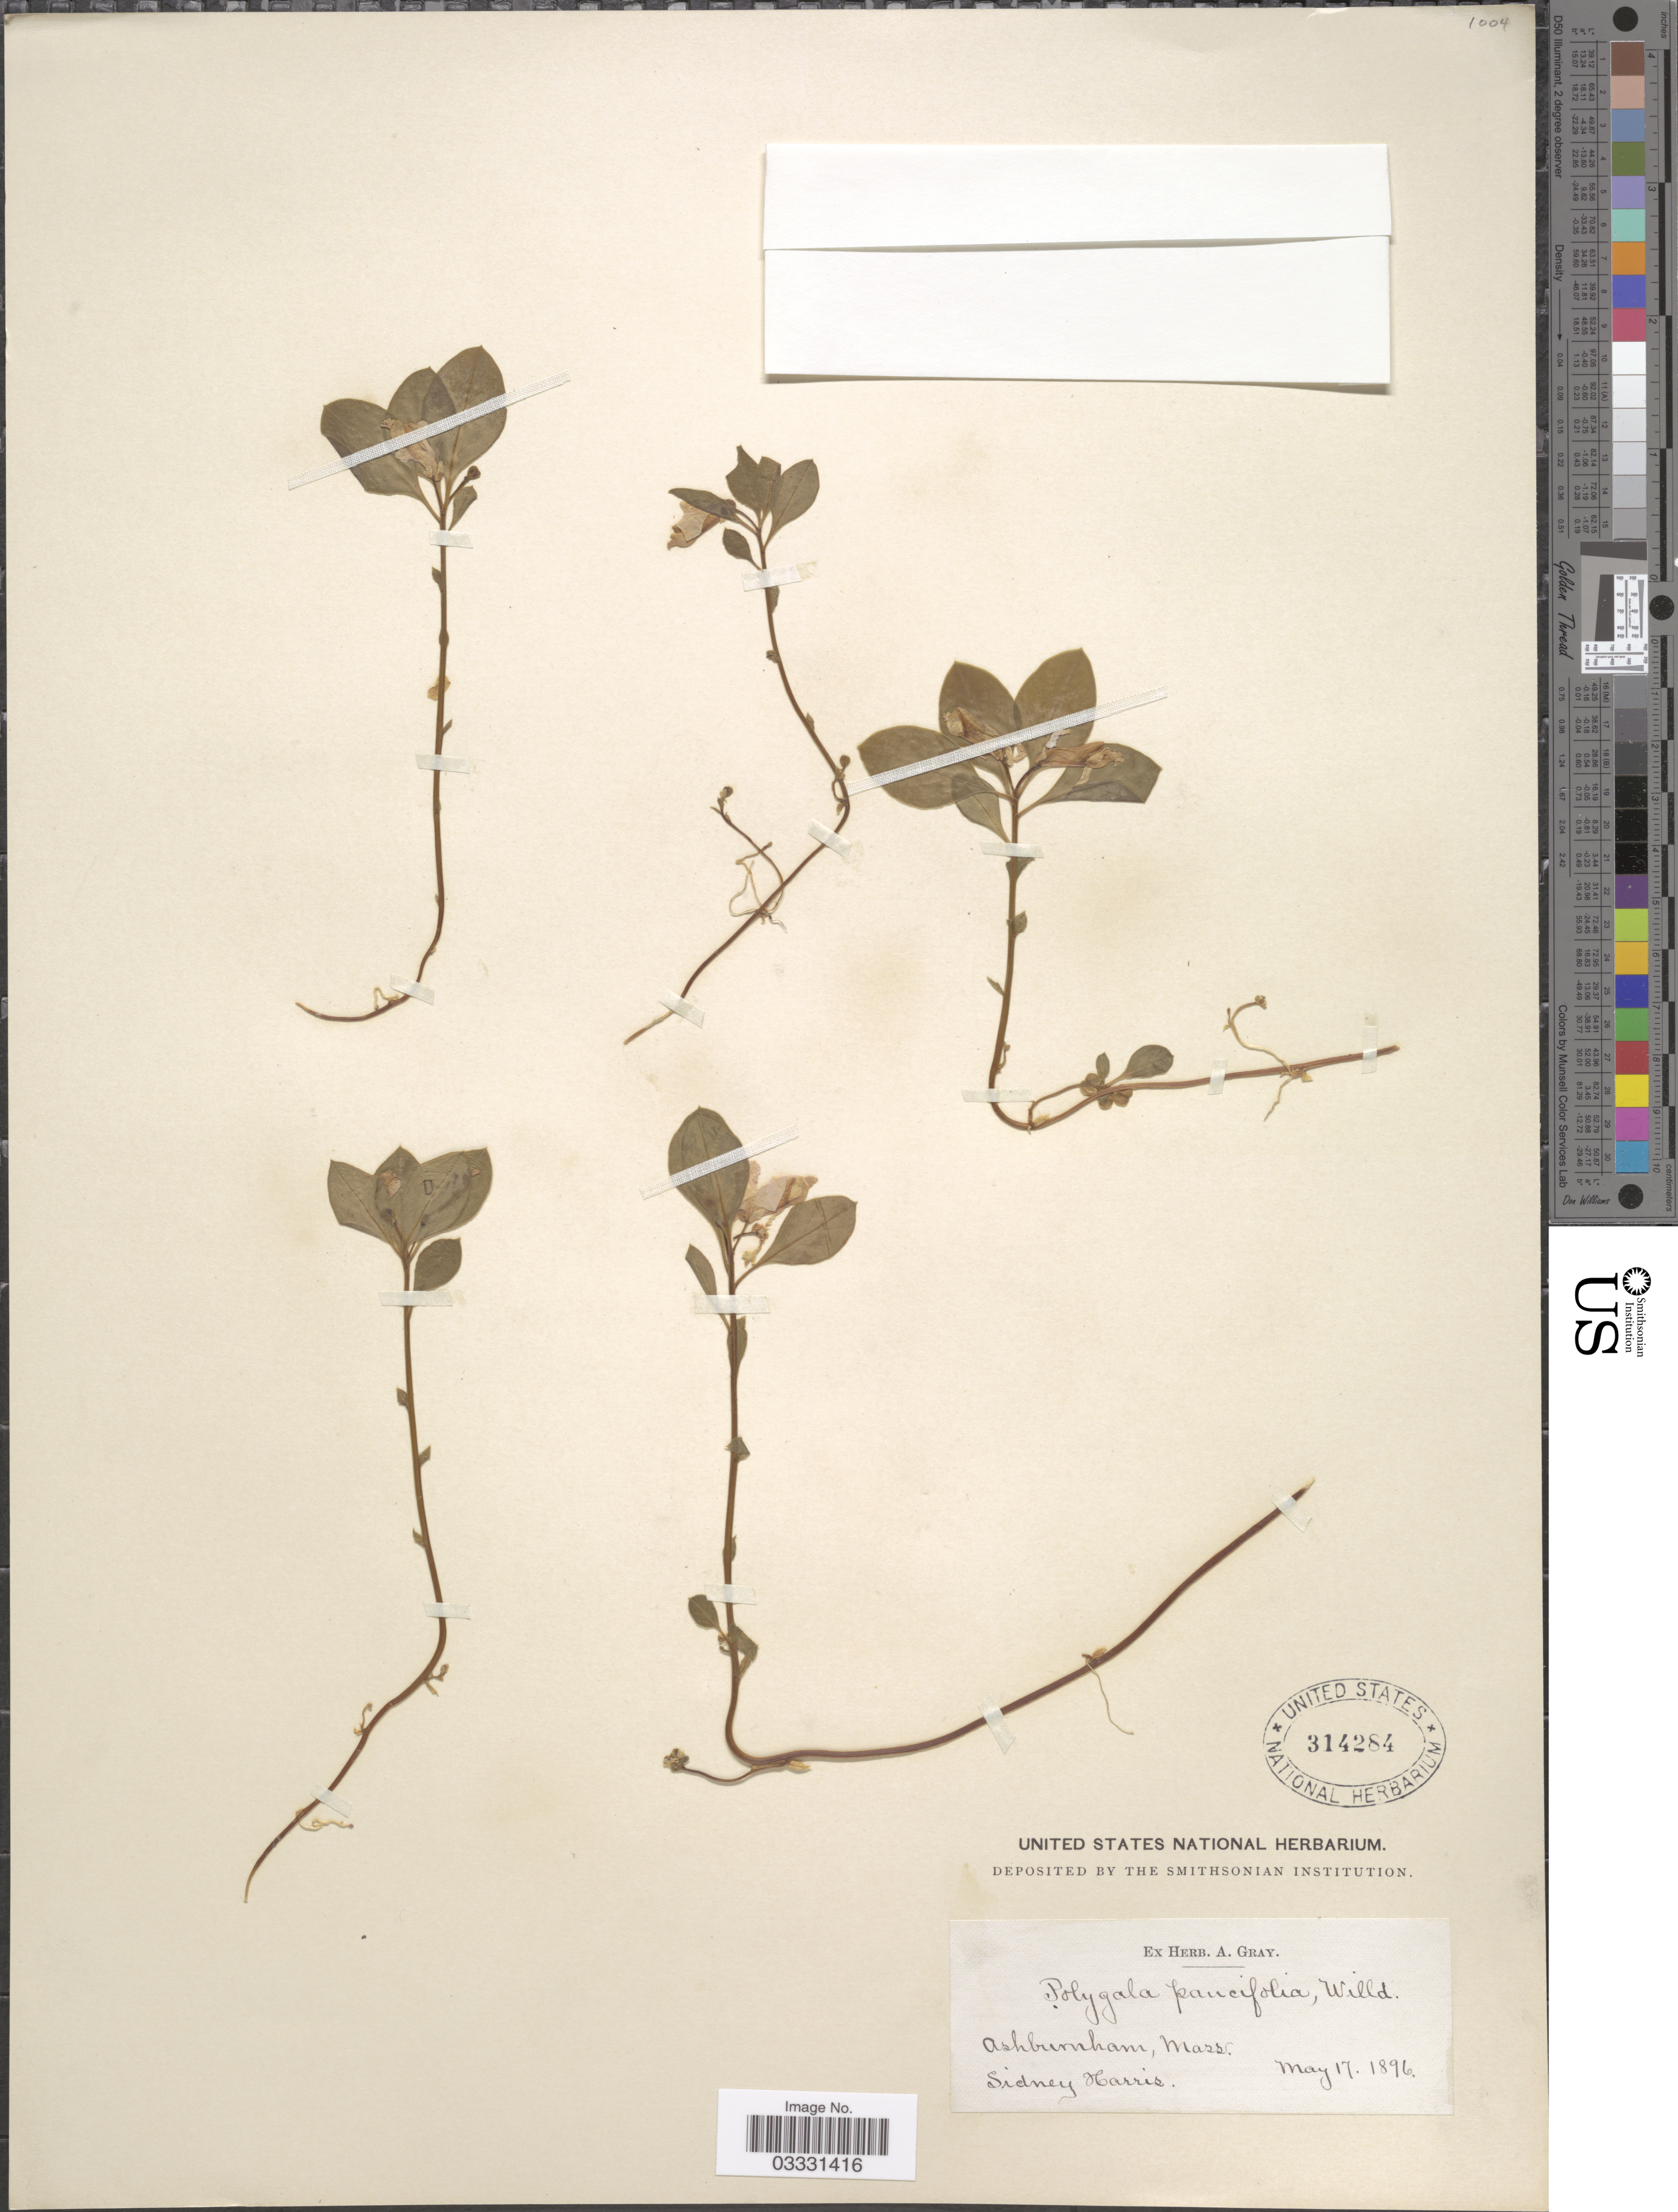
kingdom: Plantae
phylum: Tracheophyta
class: Magnoliopsida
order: Fabales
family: Polygalaceae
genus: Polygaloides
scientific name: Polygaloides paucifolia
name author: (Willd.) J.R. Abbott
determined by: Strong, Mark T., (BOT), Smithsonian Institution - National Museum of Natural History (UNITED STATES)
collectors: S. Harris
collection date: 1896-05-17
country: United States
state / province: Massachusetts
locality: Ashburnham.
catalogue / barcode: US 314284